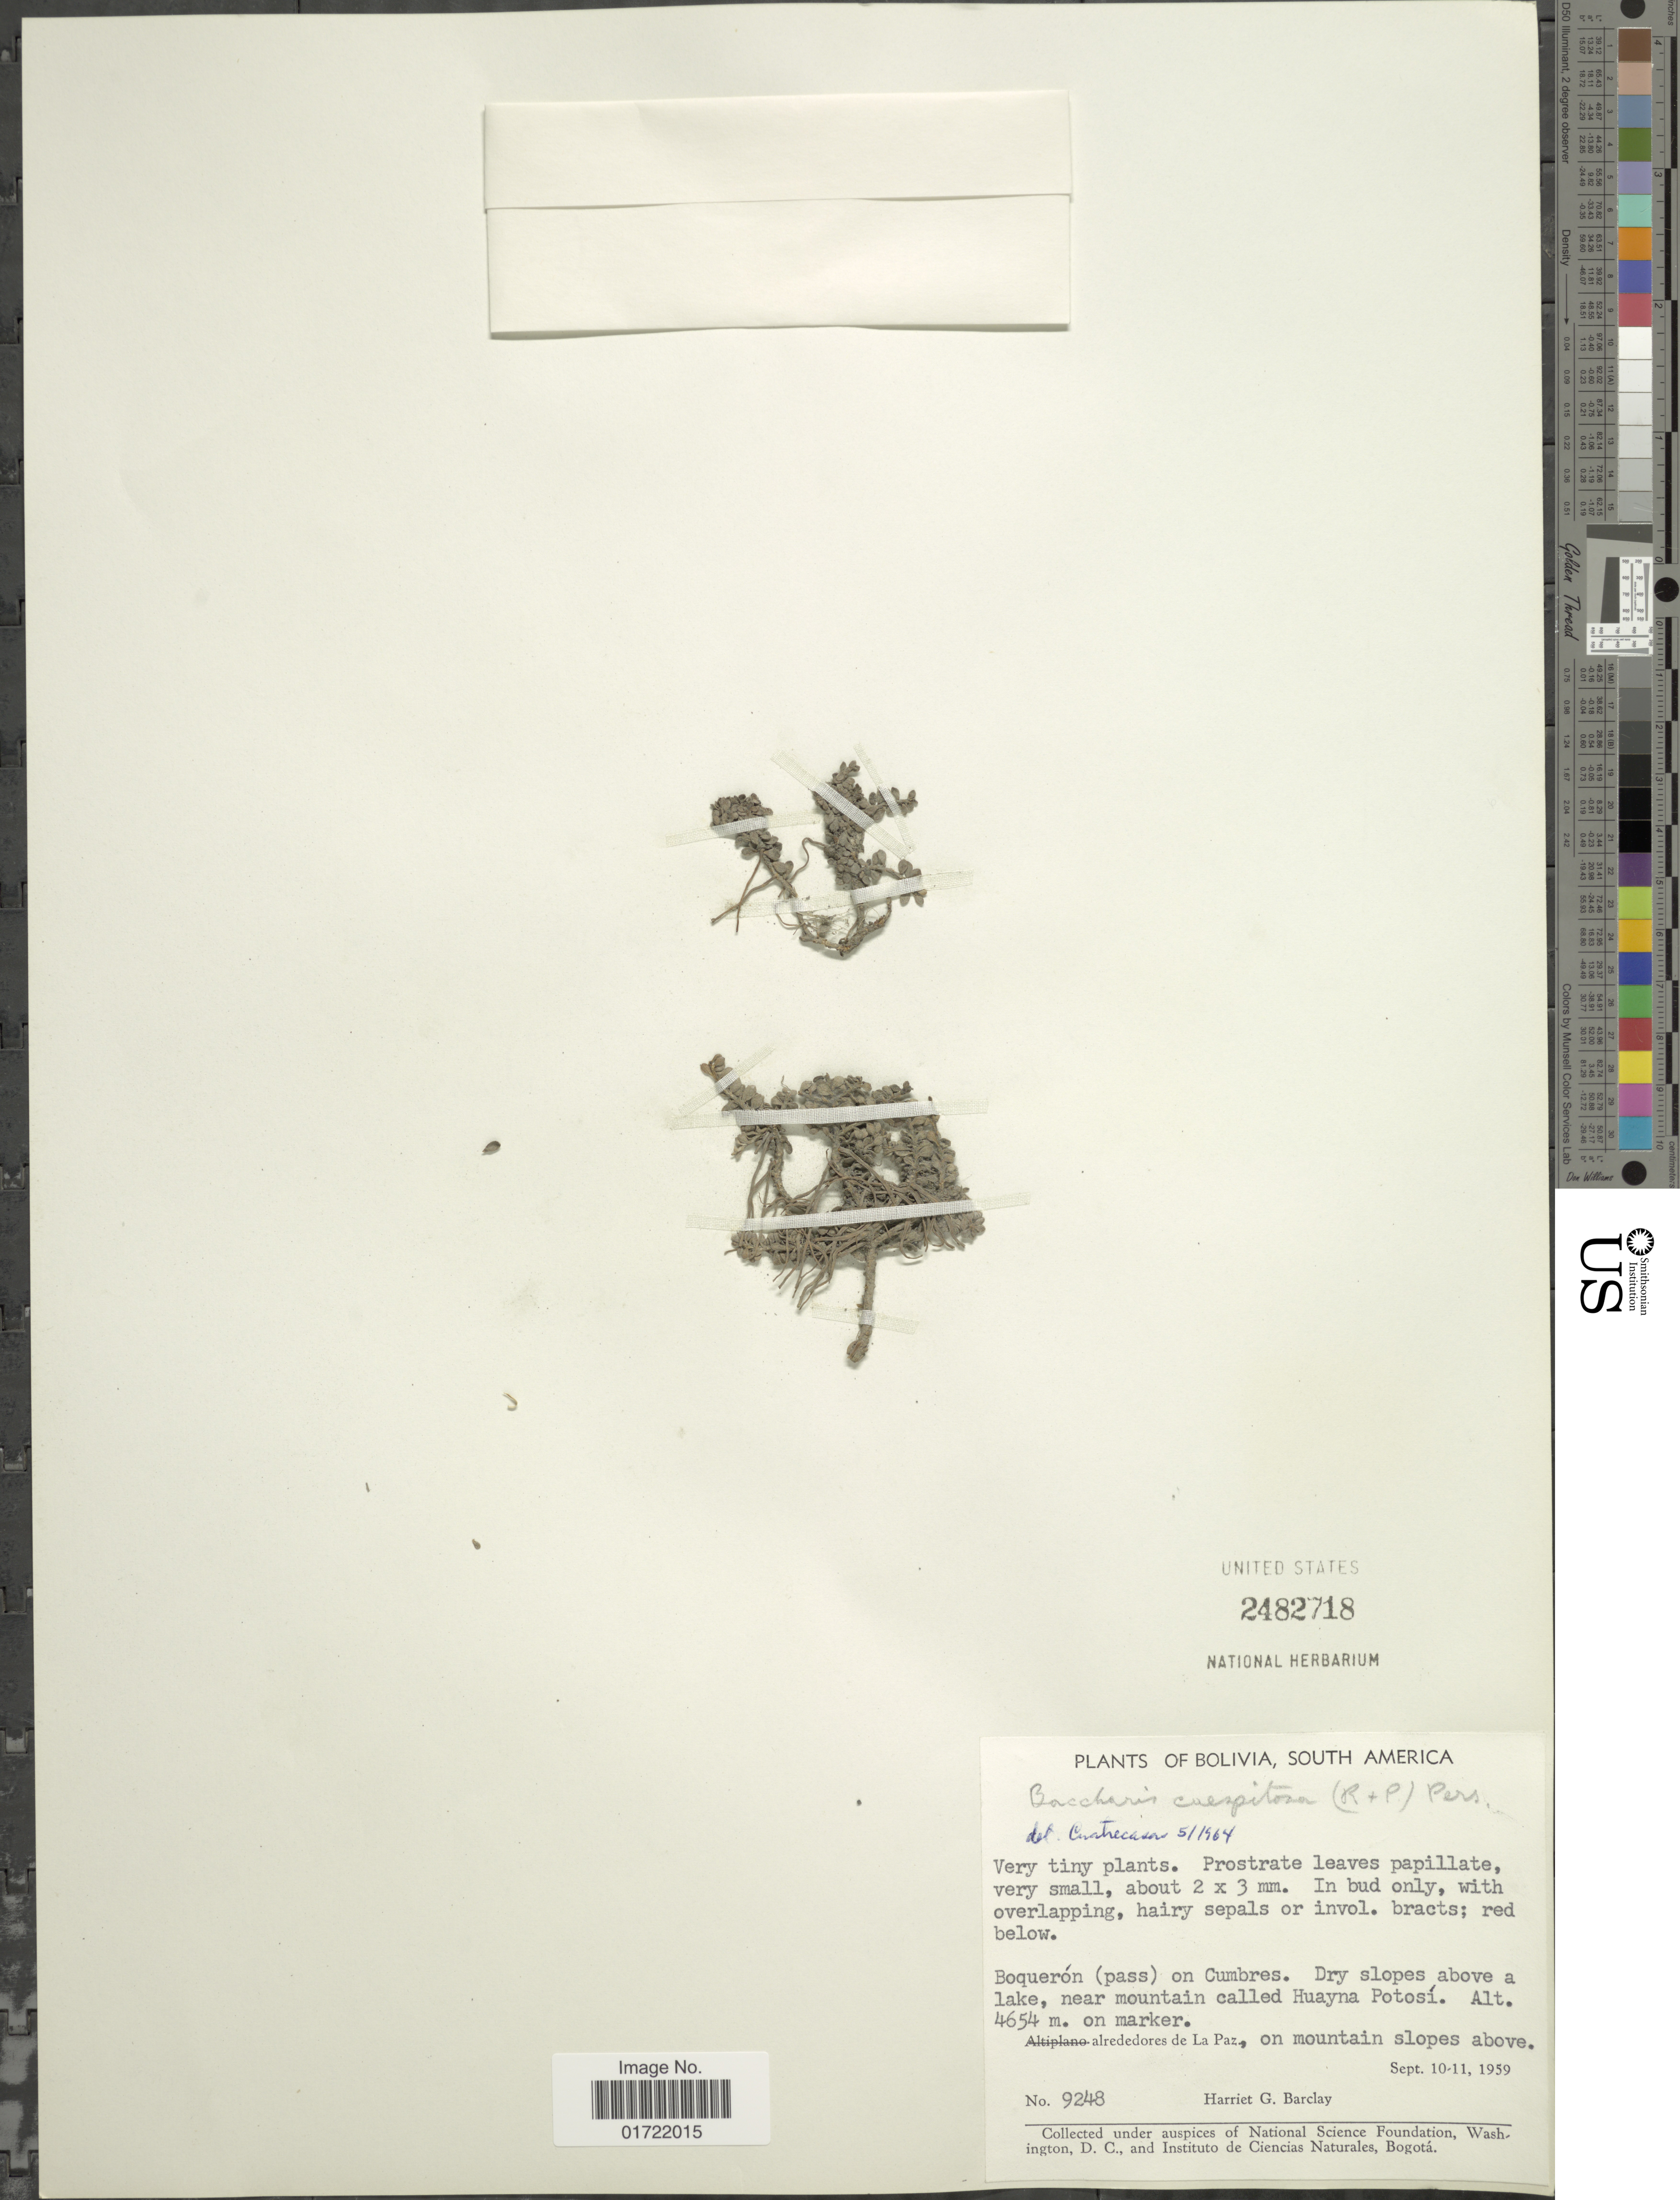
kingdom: Plantae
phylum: Tracheophyta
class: Magnoliopsida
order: Asterales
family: Asteraceae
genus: Baccharis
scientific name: Baccharis caespitosa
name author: (Ruiz & Pav.) Pers.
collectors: H. G. Barclay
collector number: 9248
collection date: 1959-09-10/1959-09-11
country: Bolivia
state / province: La Paz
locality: Boqueron (pass) on Cumbres. Dry slopes above a lake, near mountain called Huayna Potosi. Alrededores de La Paz.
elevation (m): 4654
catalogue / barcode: US 2482718